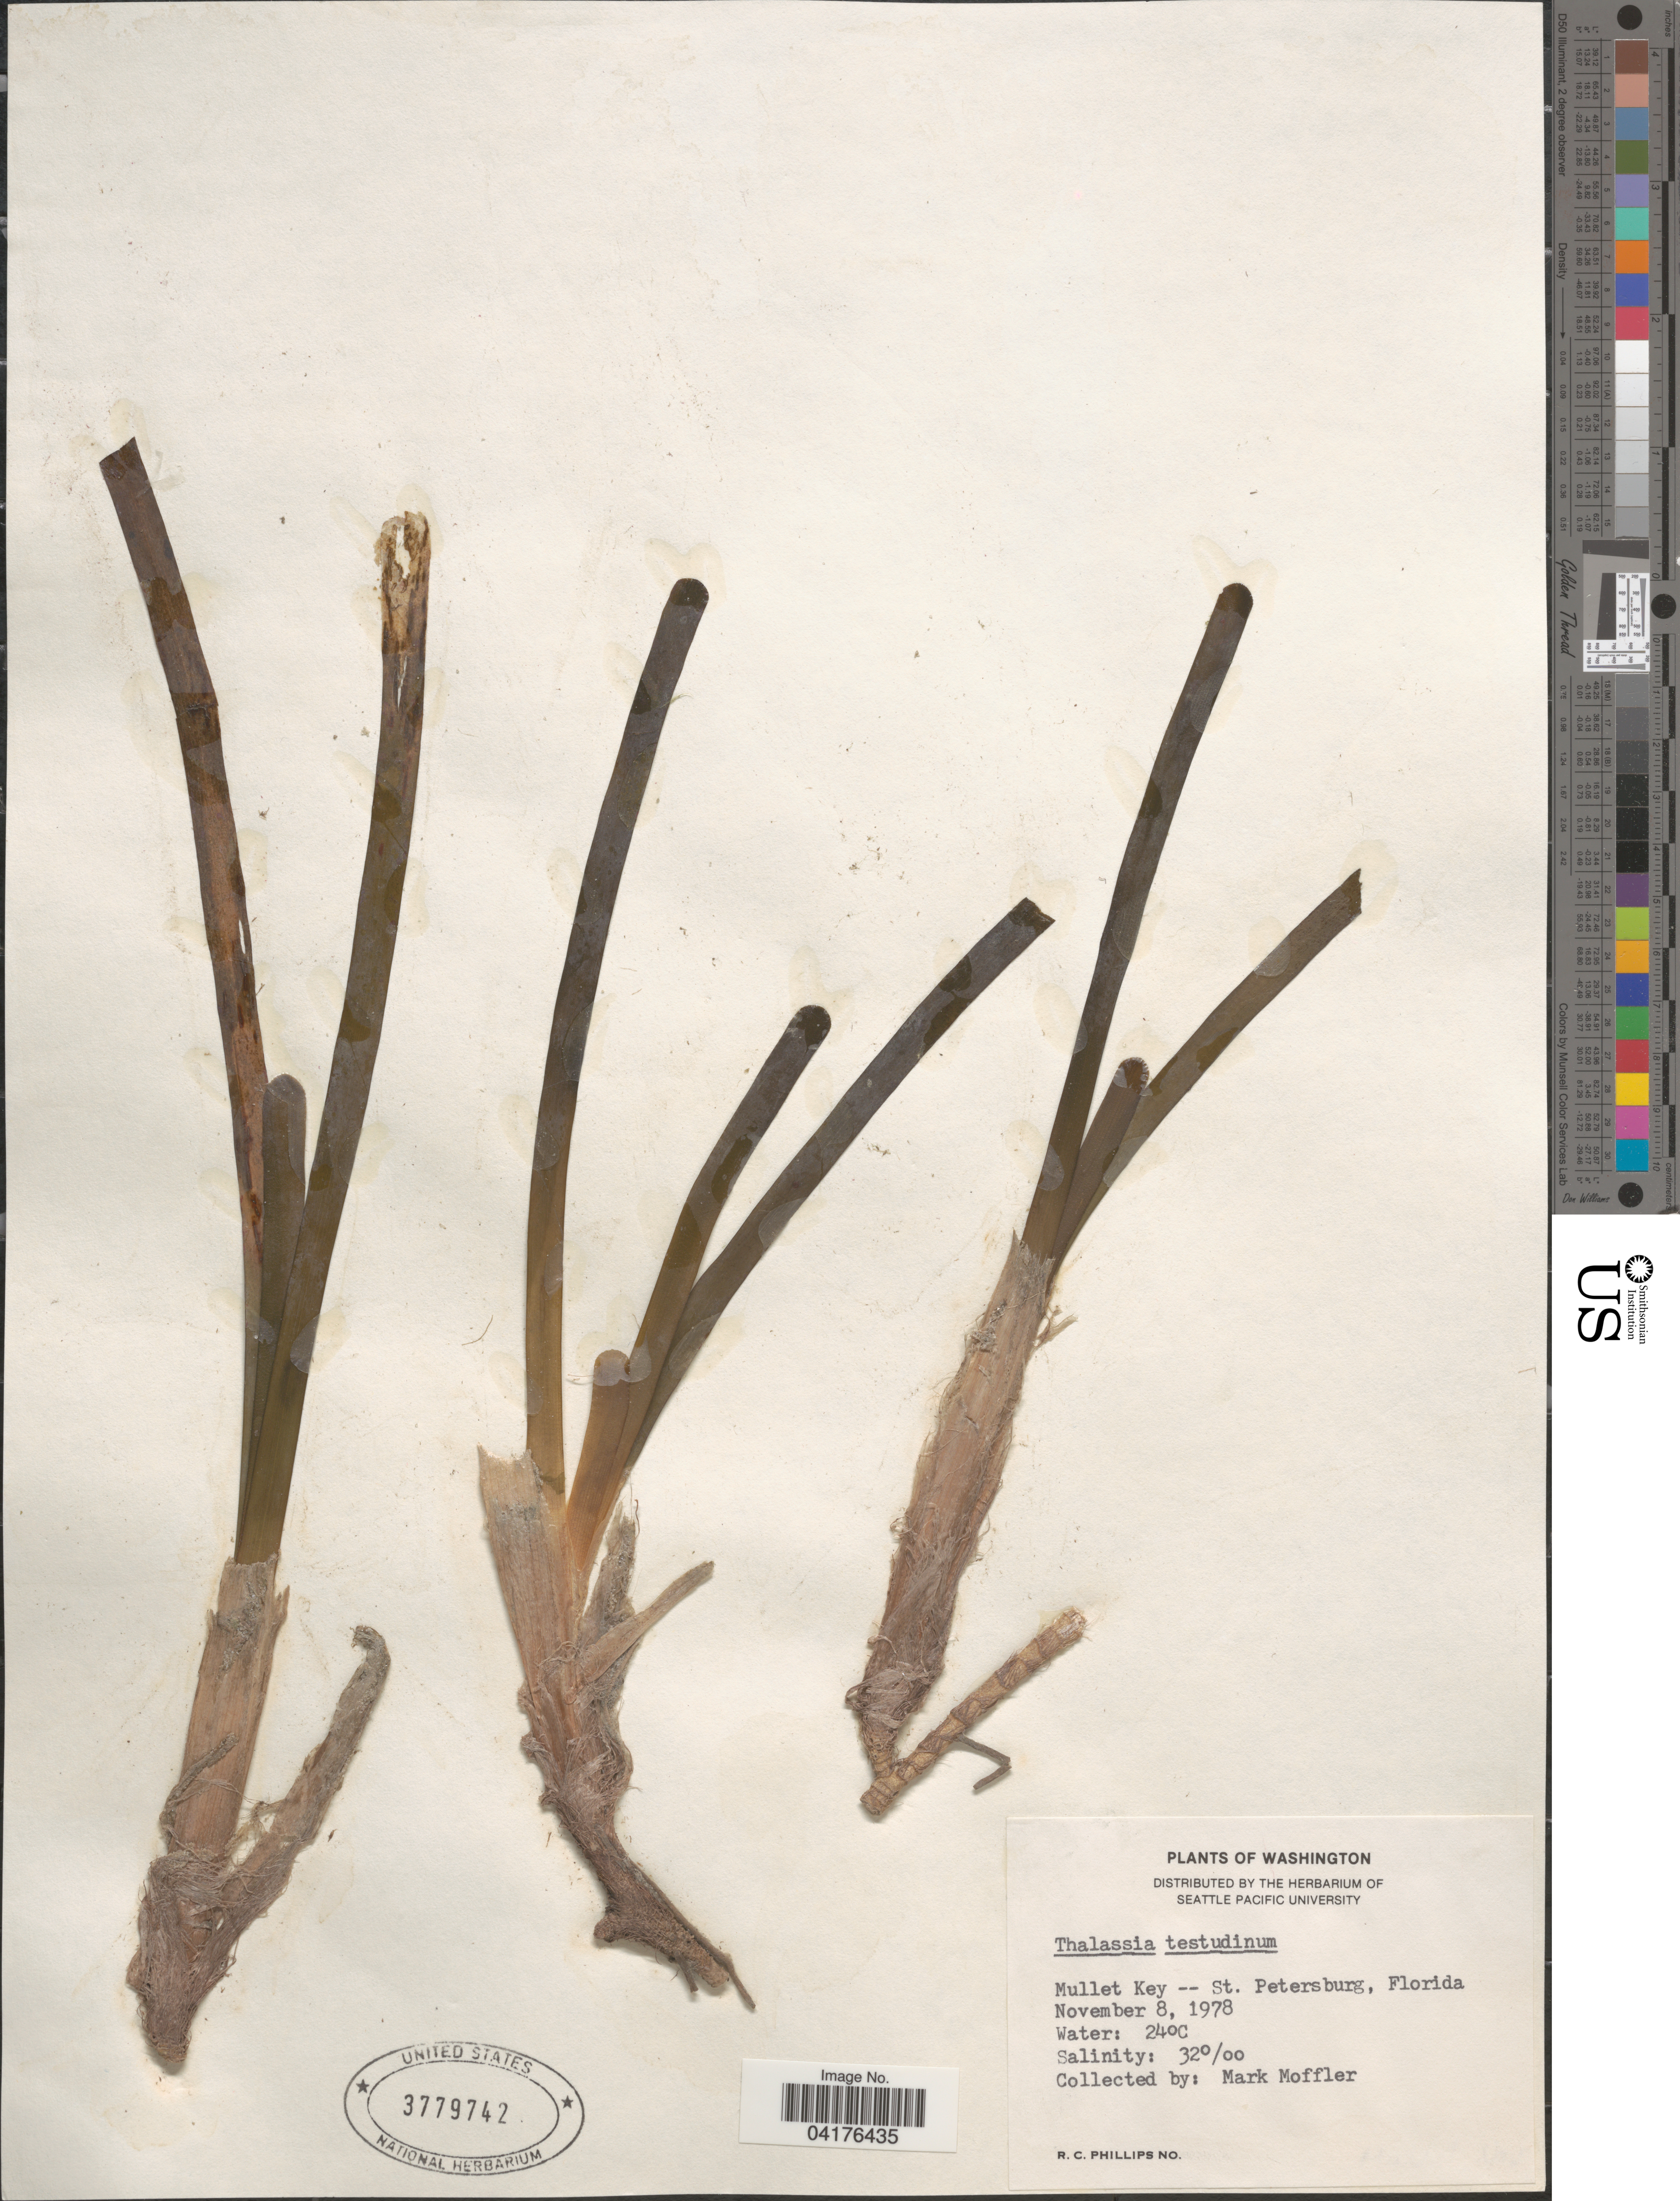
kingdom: Plantae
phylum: Tracheophyta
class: Liliopsida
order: Alismatales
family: Hydrocharitaceae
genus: Thalassia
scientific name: Thalassia testudinum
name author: Banks & Sol. ex K.D. Koenig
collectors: M. Moffler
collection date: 1978-11-08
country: United States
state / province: Florida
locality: Mullet Key -- St. Petersburg.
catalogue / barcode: US 3779742